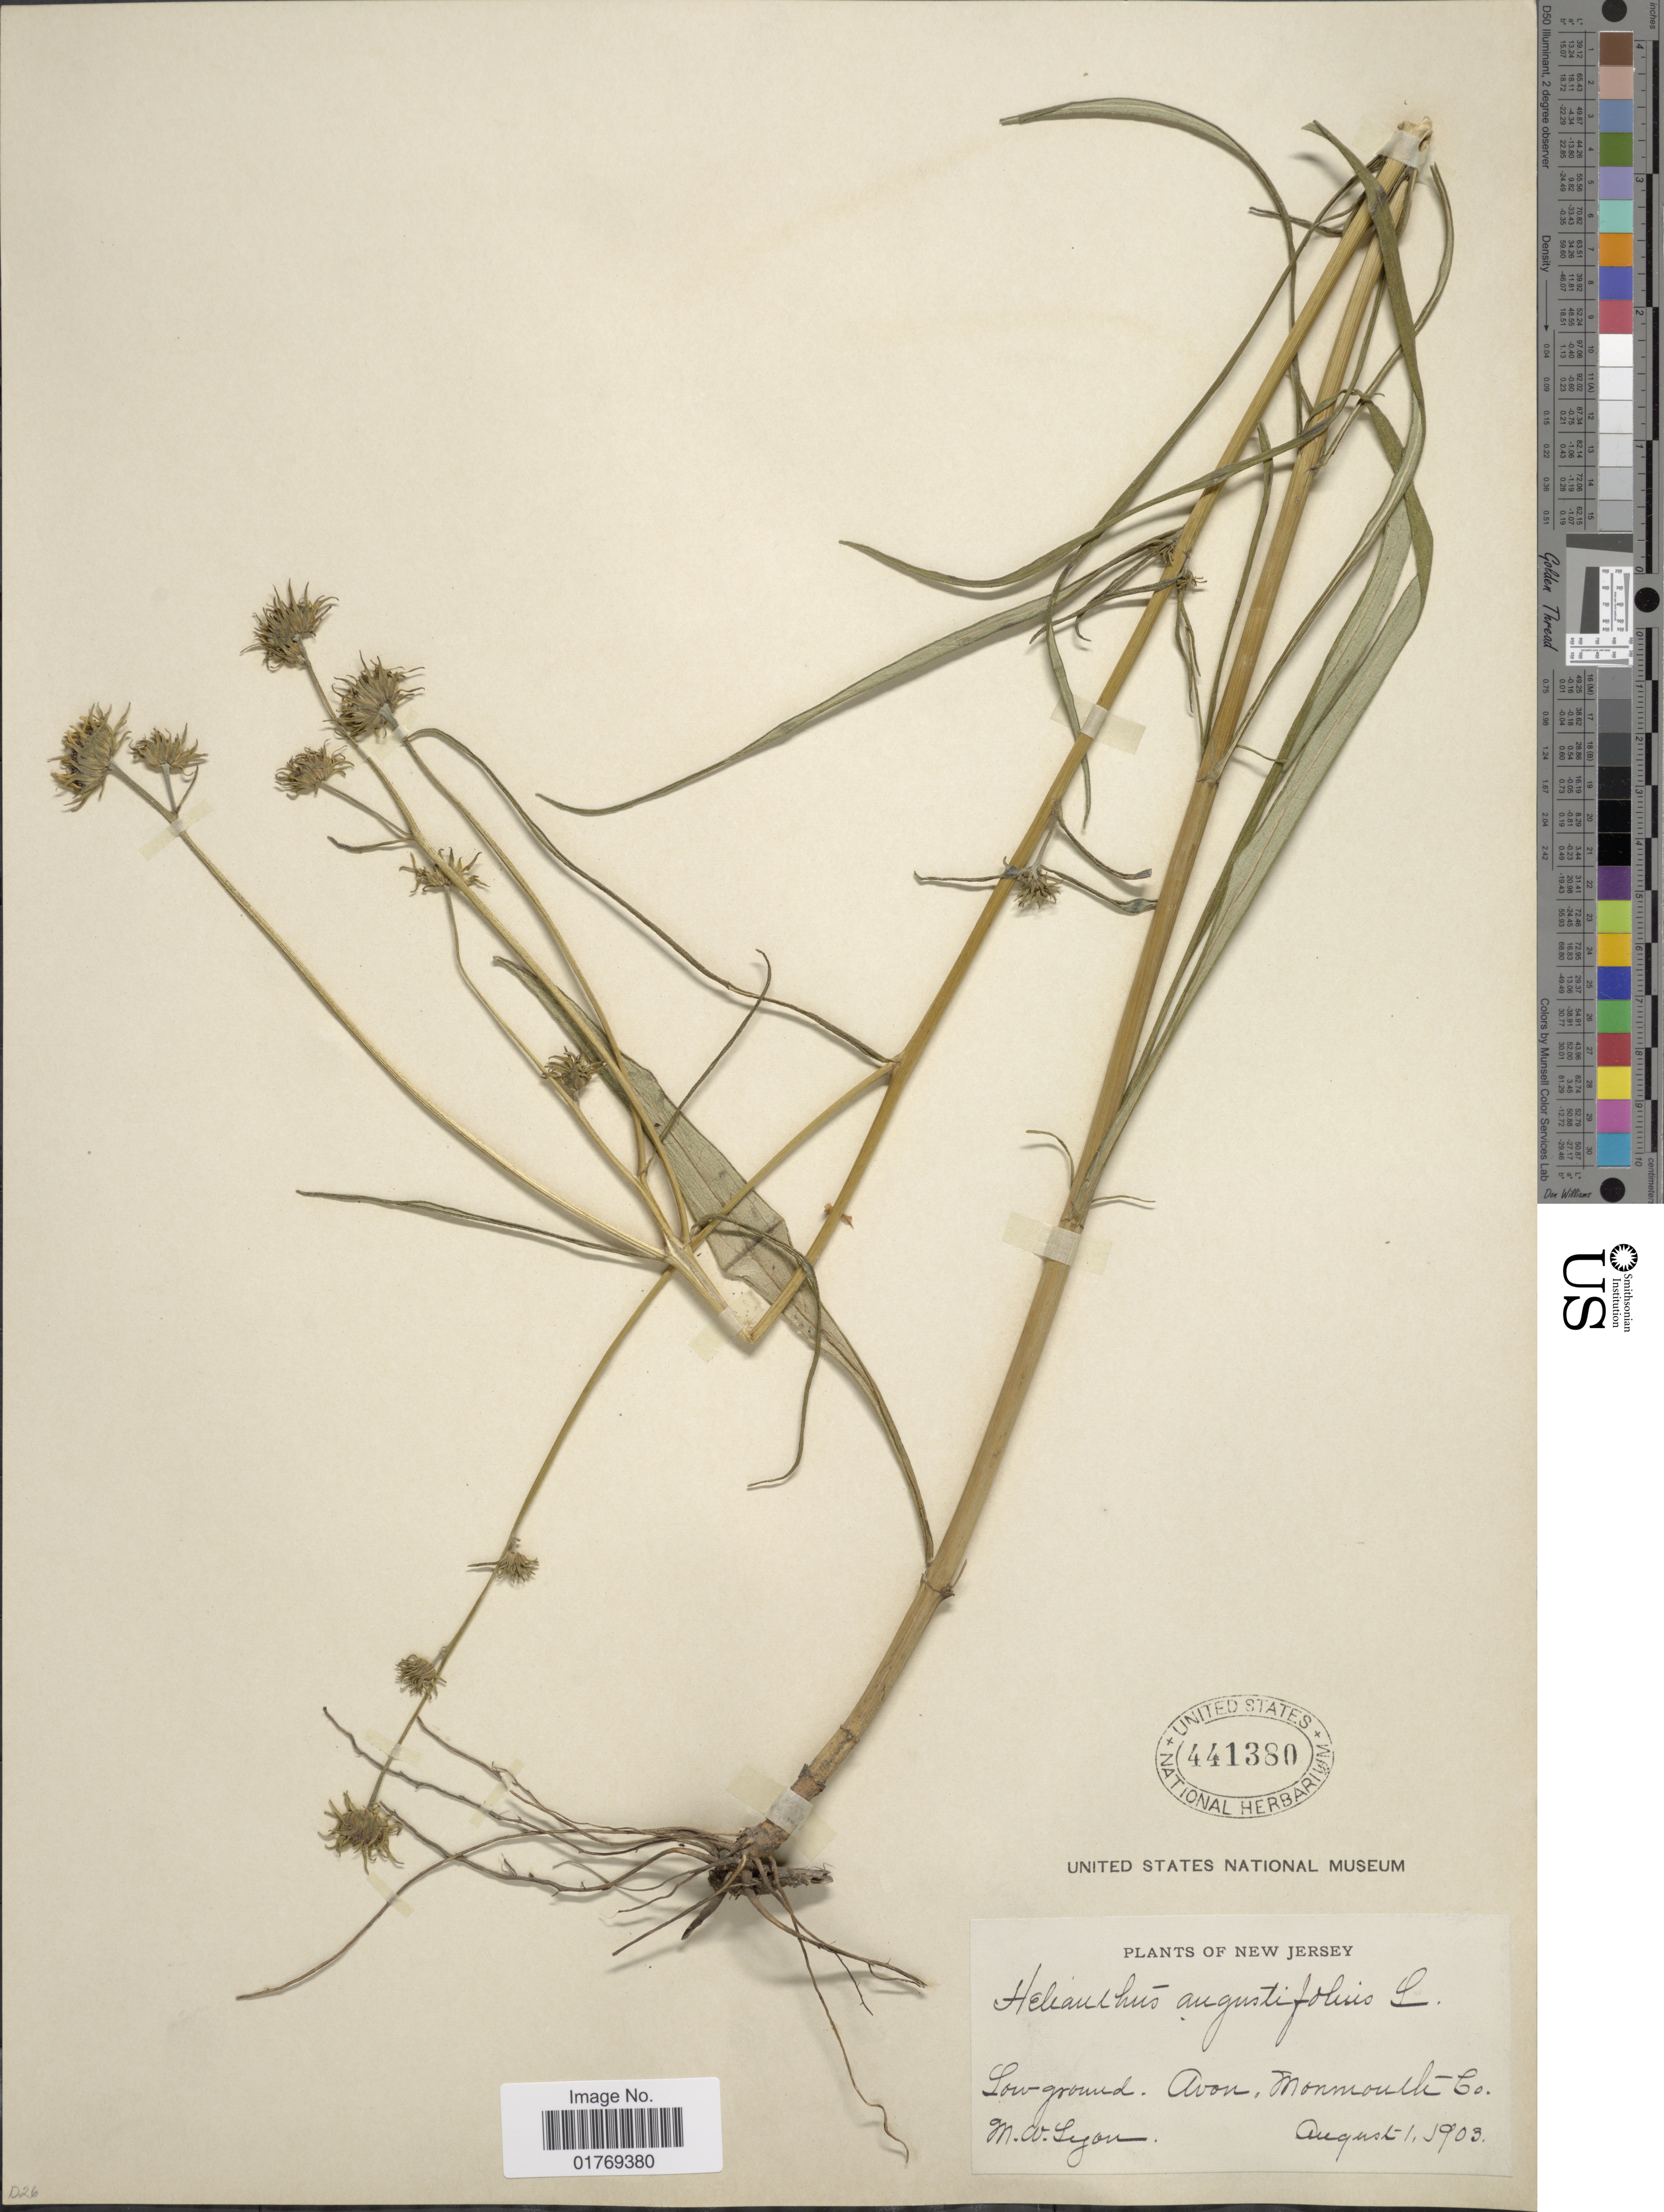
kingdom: Plantae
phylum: Tracheophyta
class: Magnoliopsida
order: Asterales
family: Asteraceae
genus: Helianthus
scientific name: Helianthus angustifolius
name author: L.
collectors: M. W. Lyon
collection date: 1903-08-01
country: United States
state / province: New Jersey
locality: Low ground. Avon, Monmouth Co.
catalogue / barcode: US 441380